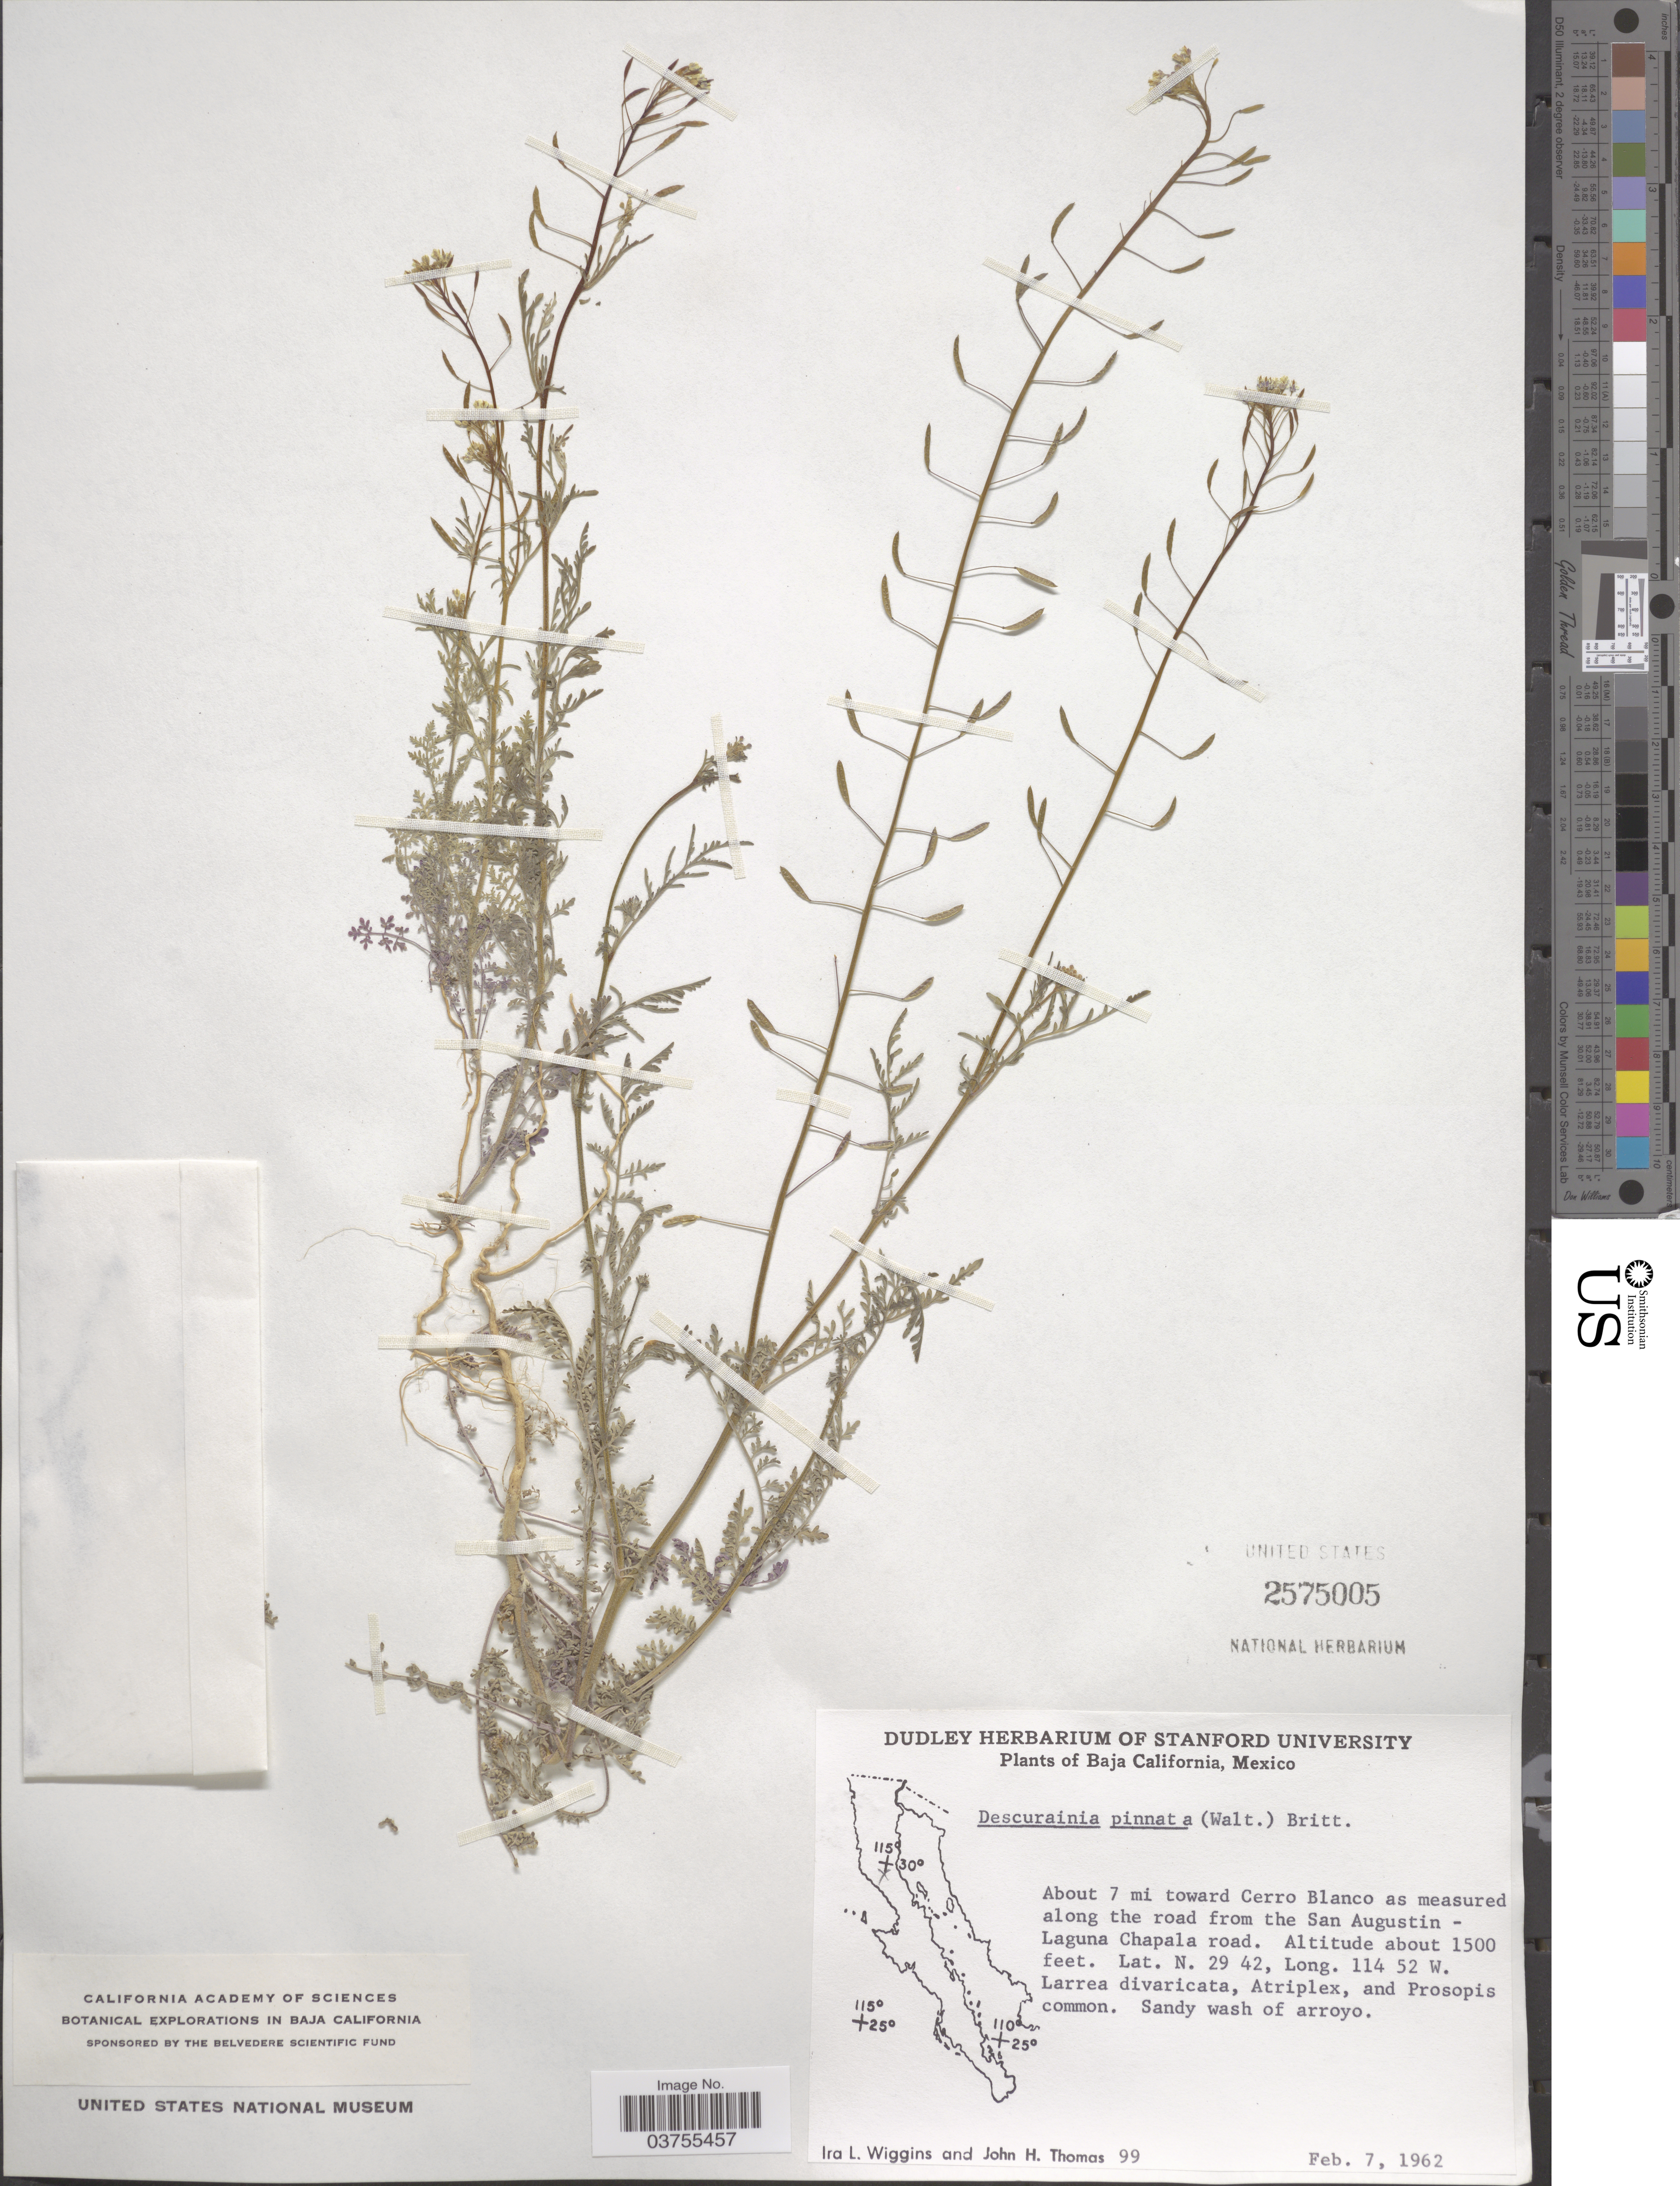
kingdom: Plantae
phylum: Tracheophyta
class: Magnoliopsida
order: Brassicales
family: Brassicaceae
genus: Descurainia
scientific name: Descurainia pinnata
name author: (Walter) Britton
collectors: I. L. Wiggins & J. H. Thomas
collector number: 99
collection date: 1962-02-07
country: Mexico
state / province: Baja California Norte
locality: About 7 mi toward Cerro Blanco as measured along the road from the San Augustin-Laguna Chapala road. Sandy wash of arroyo.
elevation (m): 457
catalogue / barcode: US 2575005